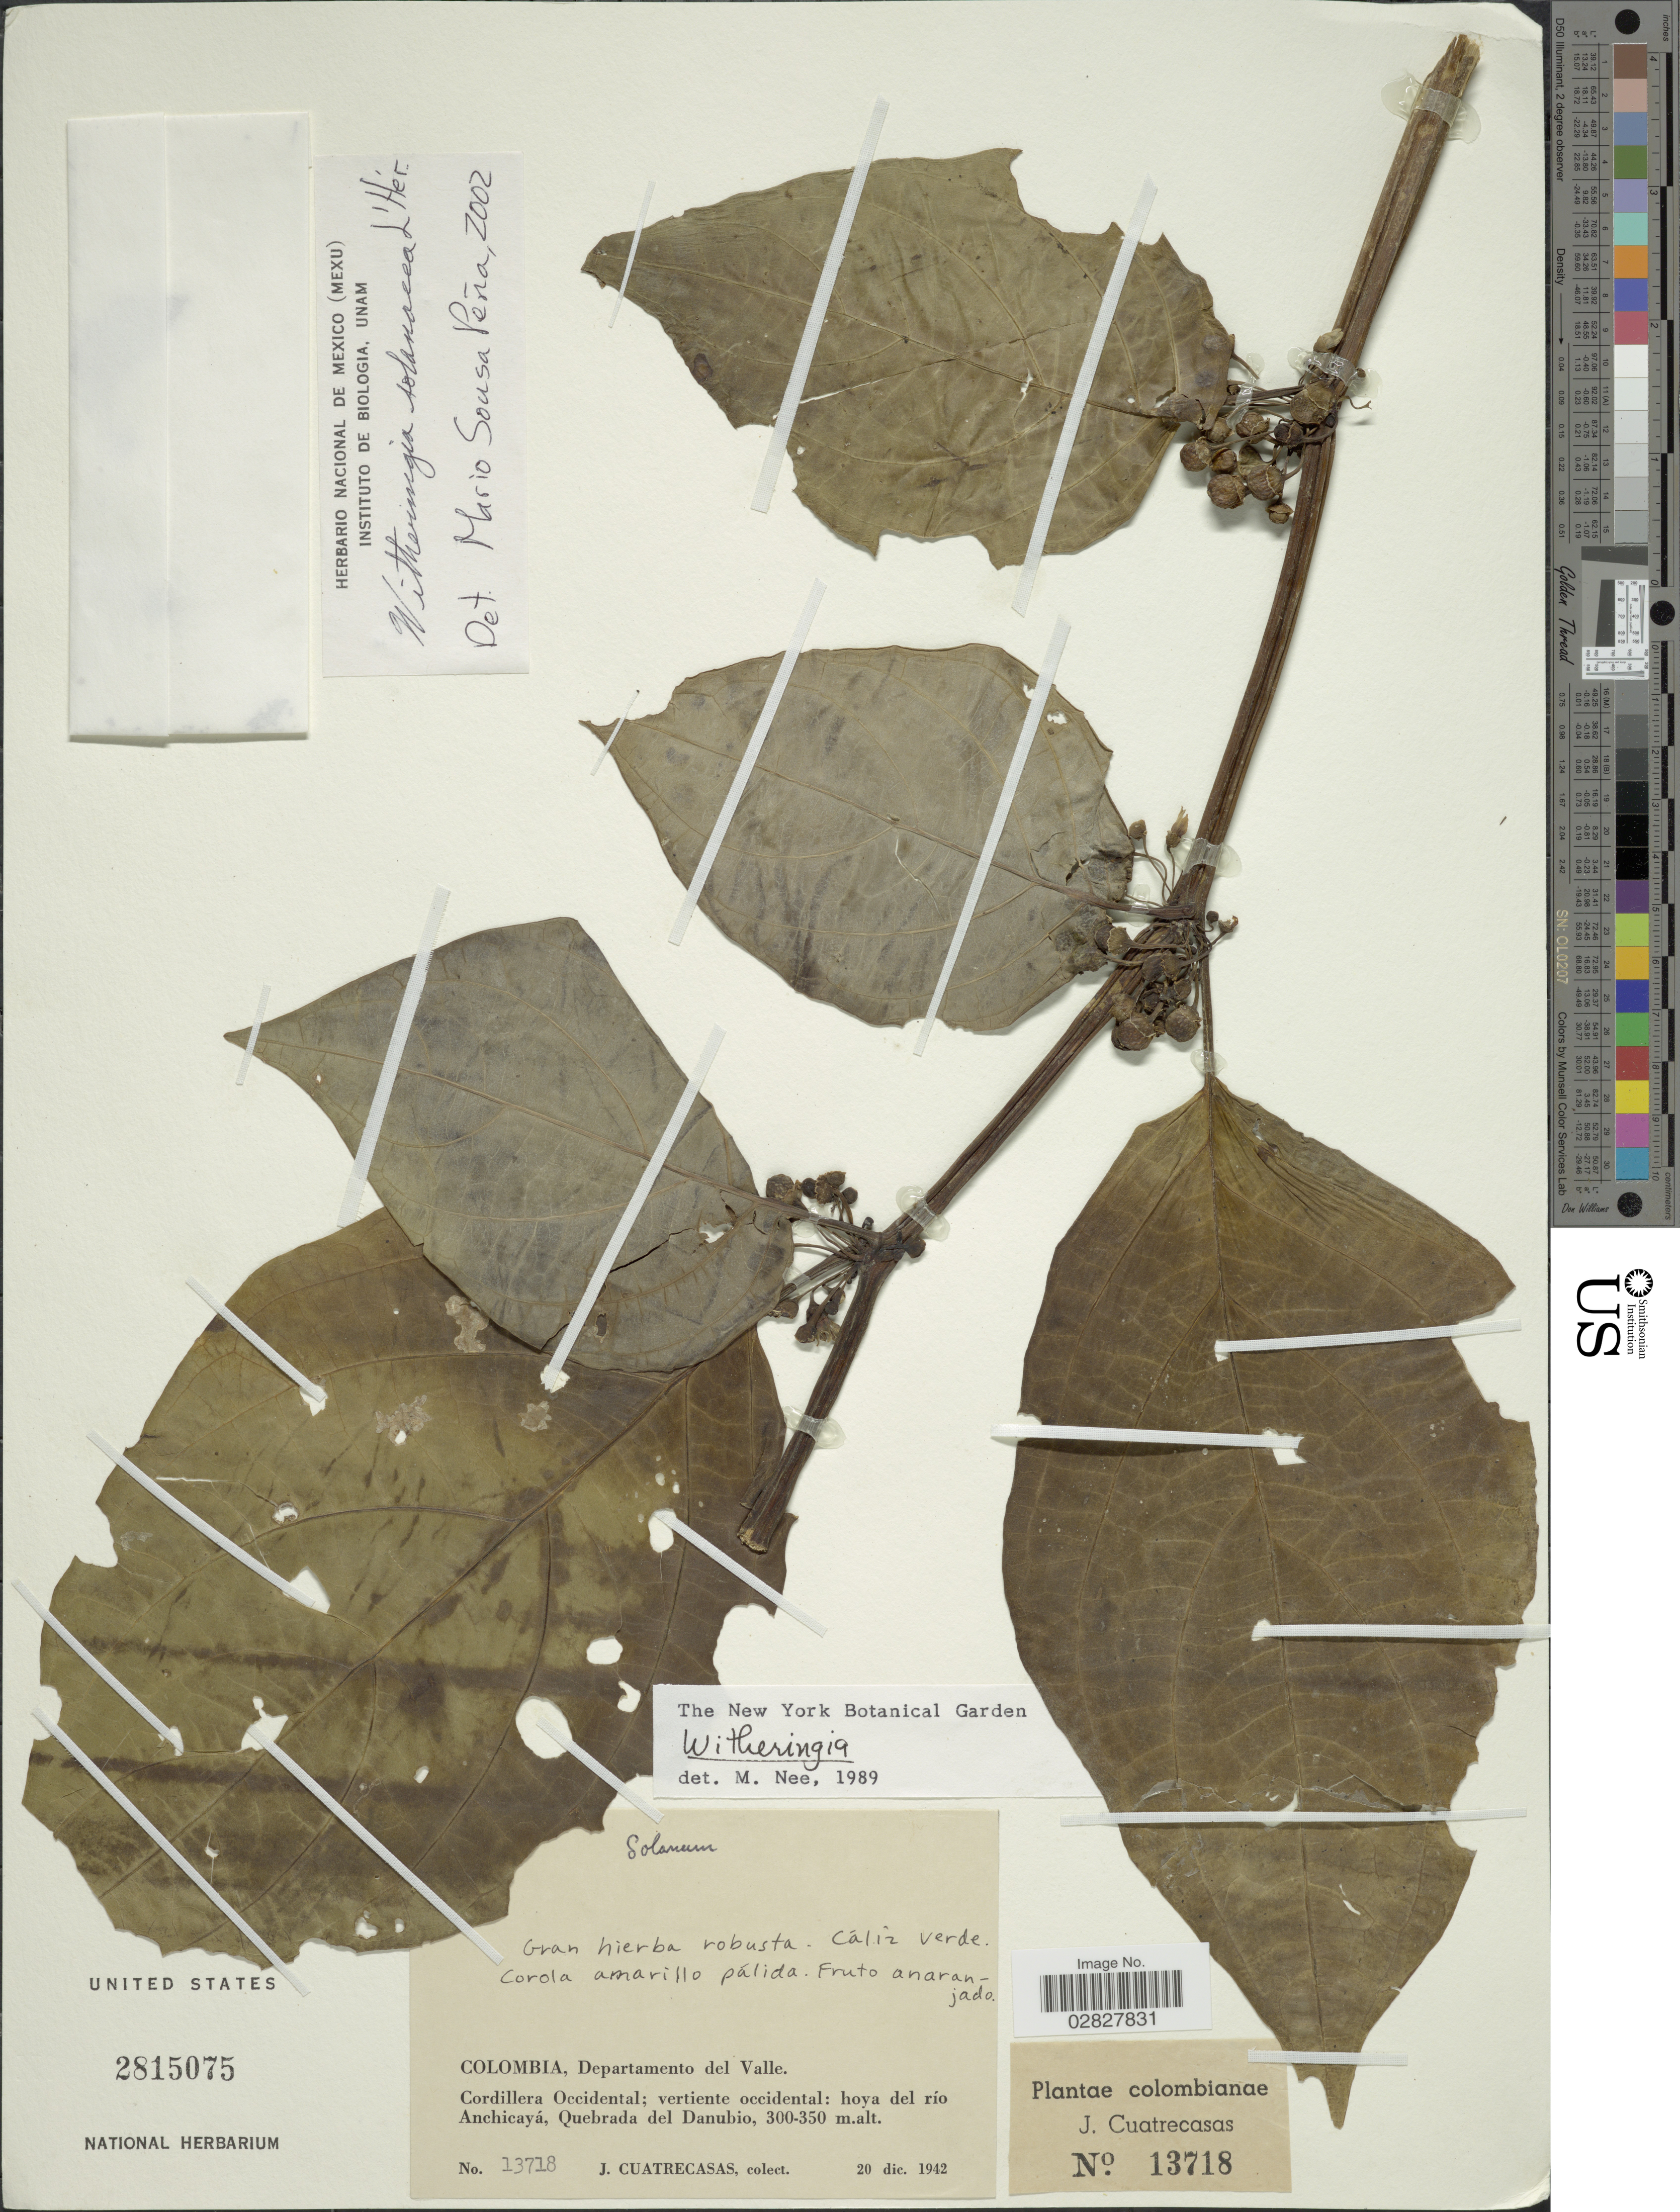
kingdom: Plantae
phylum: Tracheophyta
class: Magnoliopsida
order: Solanales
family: Solanaceae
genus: Witheringia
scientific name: Witheringia solanacea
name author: L'Hér.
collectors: J. Cuatrecasas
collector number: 13718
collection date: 1942-12-20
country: Colombia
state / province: Valle del Cauca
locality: Departamento del Valle, Cordillera Occidental; vertiente occidental: hoya del rio Anchicayá, Quebrada del Danubio.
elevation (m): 300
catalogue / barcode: US 2815075